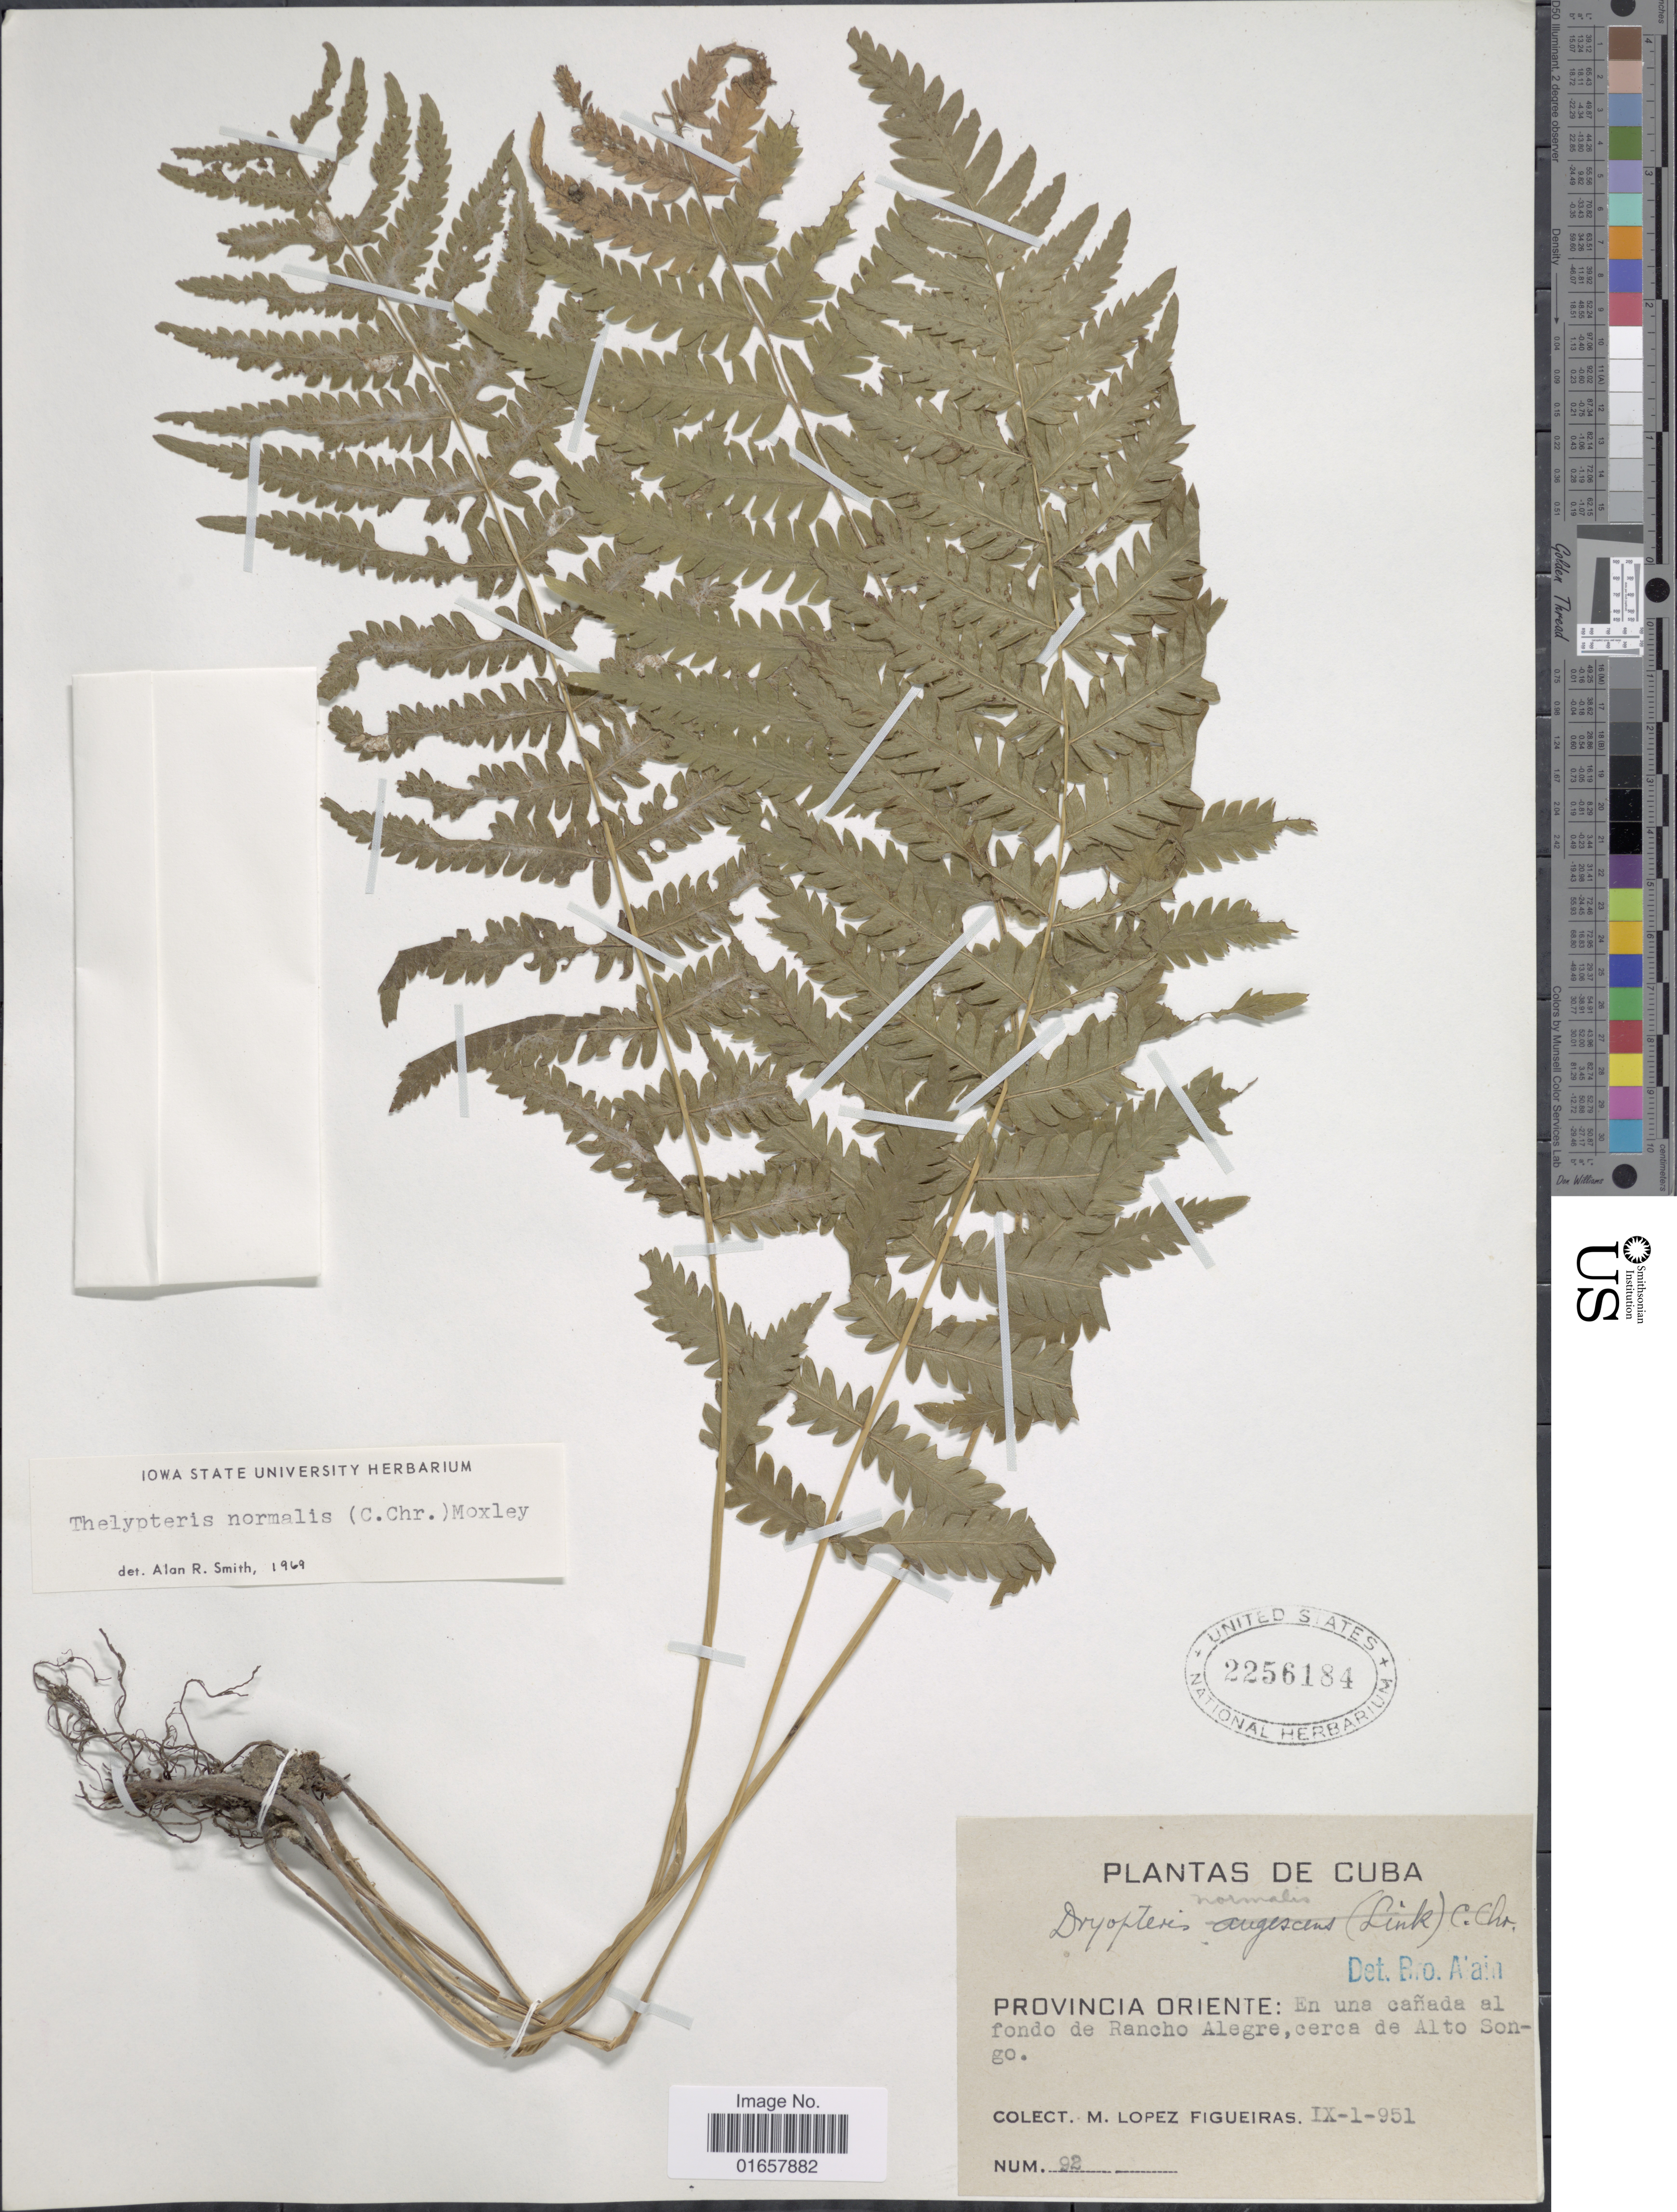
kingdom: Plantae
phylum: Tracheophyta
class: Polypodiopsida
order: Polypodiales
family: Thelypteridaceae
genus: Christella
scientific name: Christella kunthii comb. ined.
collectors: M. López Figueiras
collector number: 92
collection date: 1951-09-01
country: Cuba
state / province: Oriente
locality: Cuba, Normalis, En una cañada al fondo de Rancho Alegre, cerca de Alto Songo.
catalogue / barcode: US 2256184